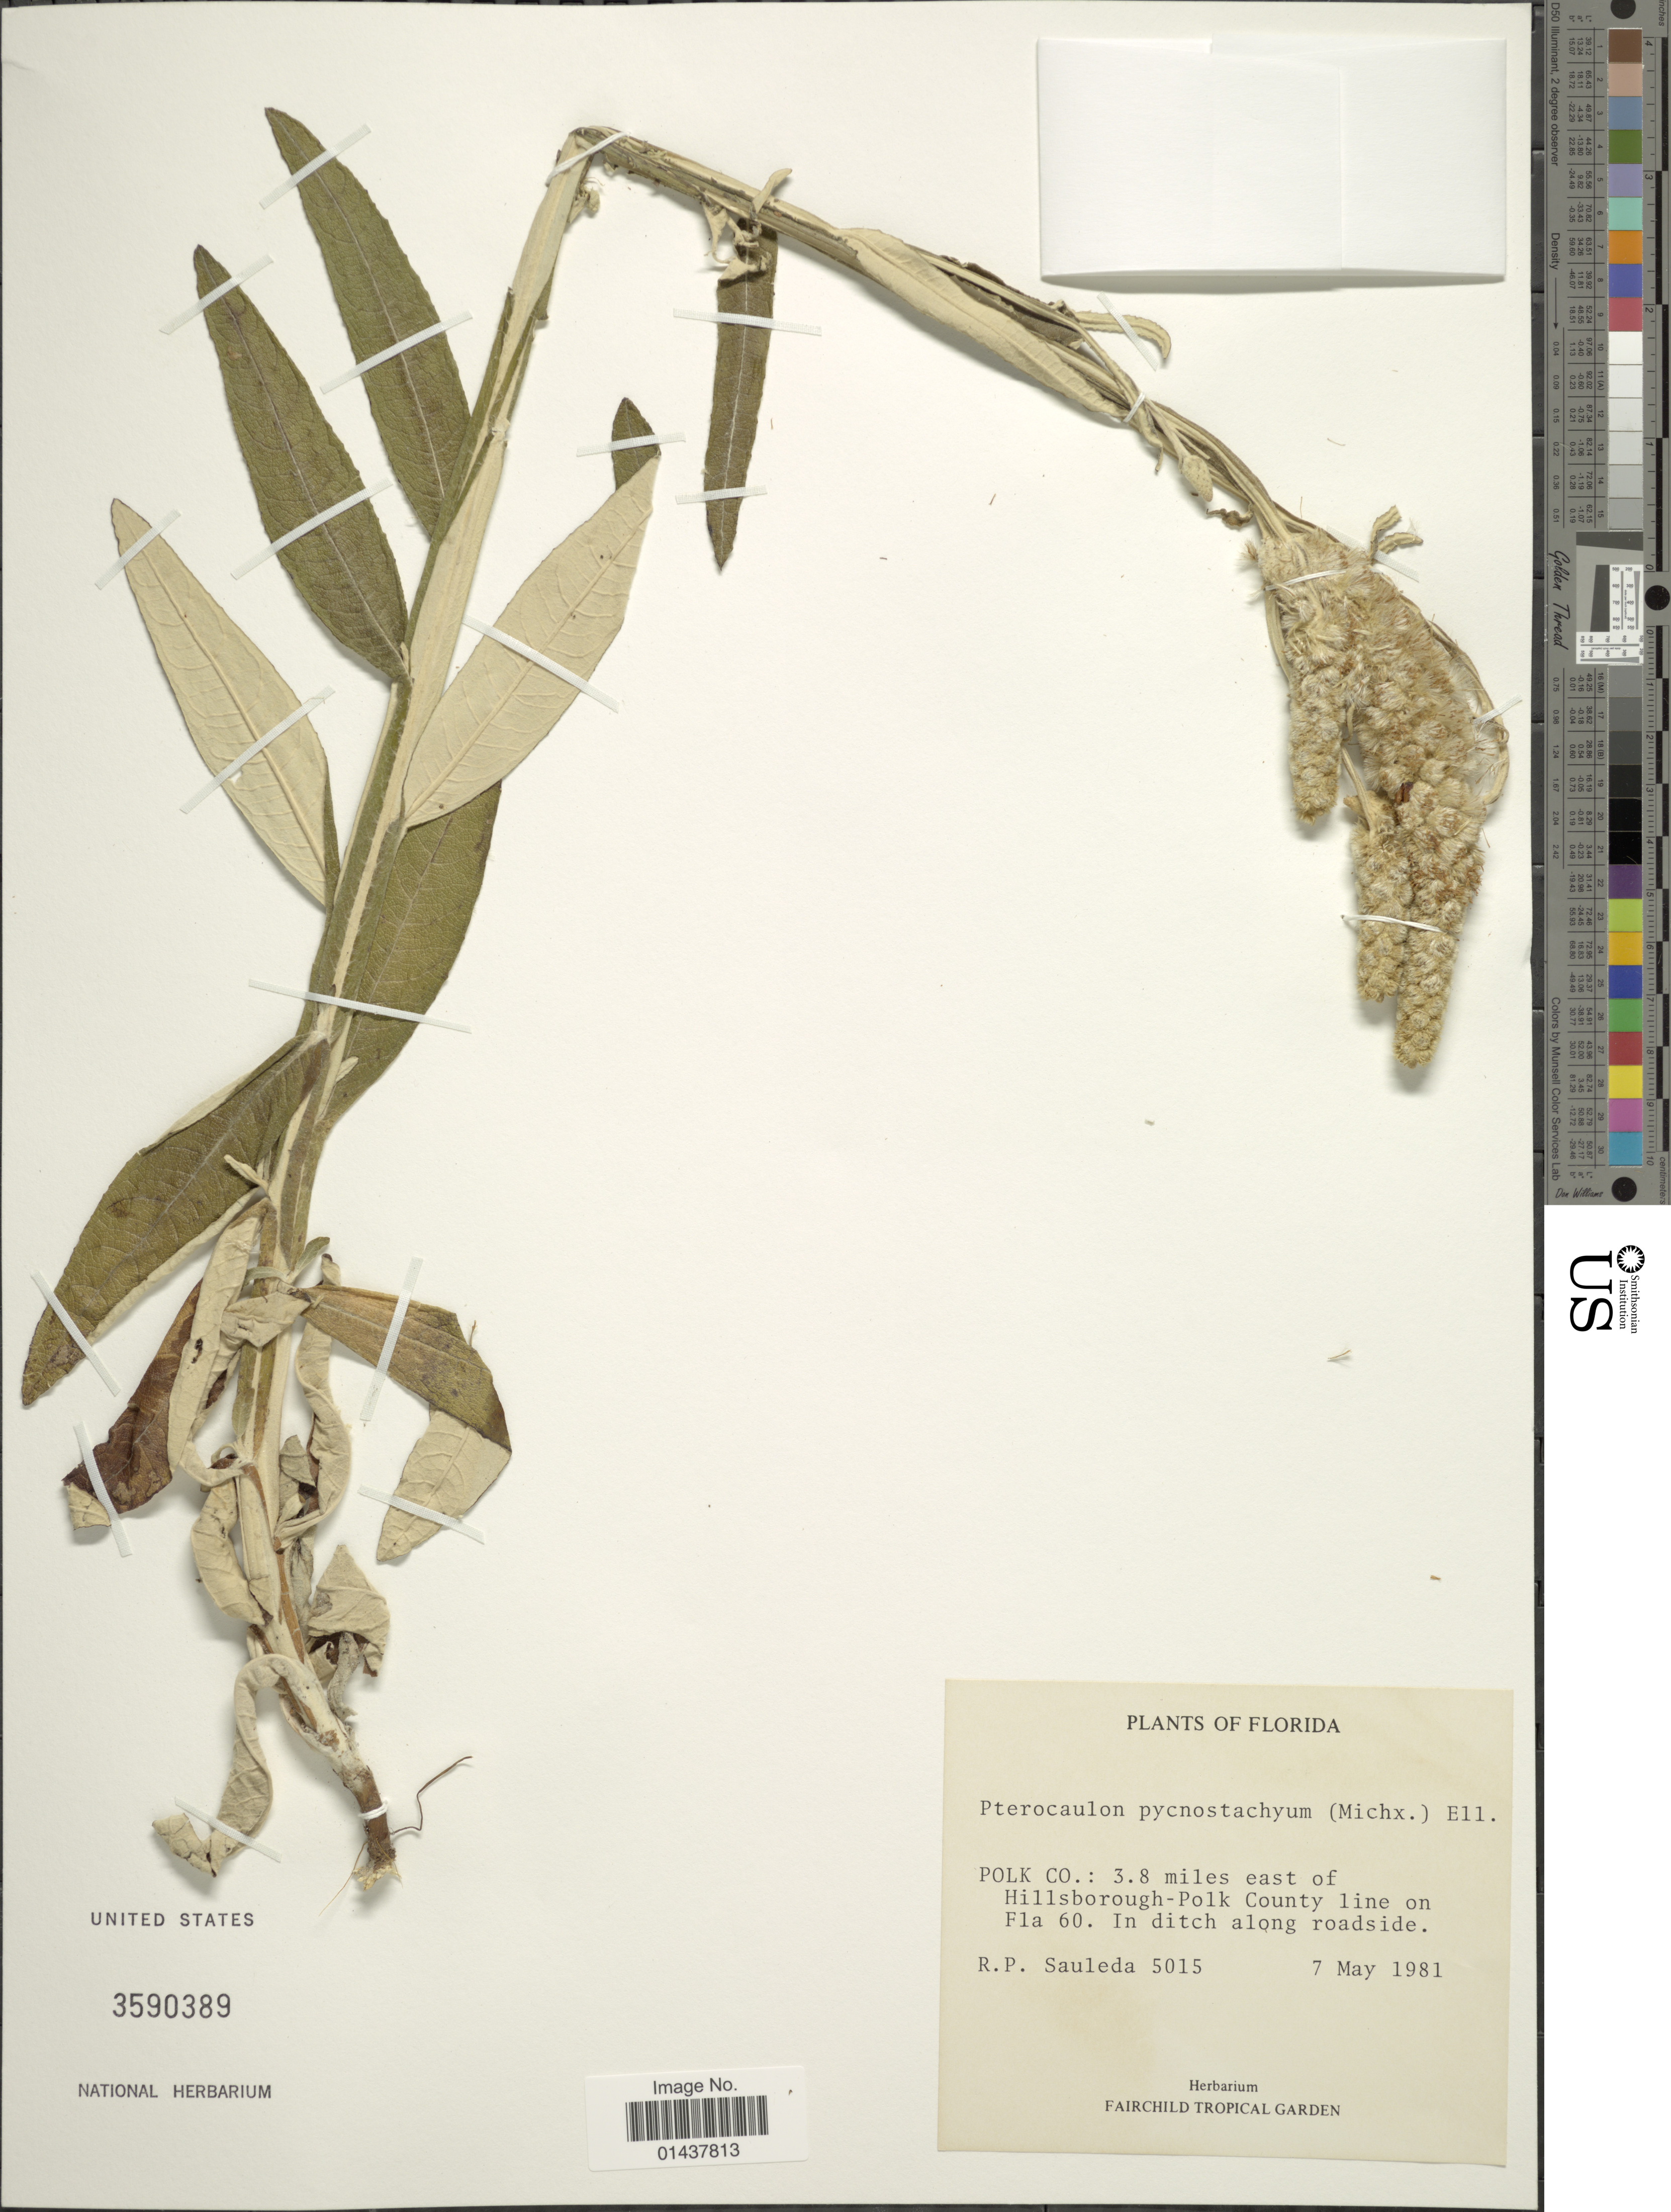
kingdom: Plantae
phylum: Tracheophyta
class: Magnoliopsida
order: Asterales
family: Asteraceae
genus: Pterocaulon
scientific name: Pterocaulon pycnostachyum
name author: (Michx.) Elliott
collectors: R. Sauleda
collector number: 5015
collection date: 1981-05-07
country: United States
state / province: Florida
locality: Polk Co., 3.8 miles east of Hillsborough-Polk County line on Fla 60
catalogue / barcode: US 3590389